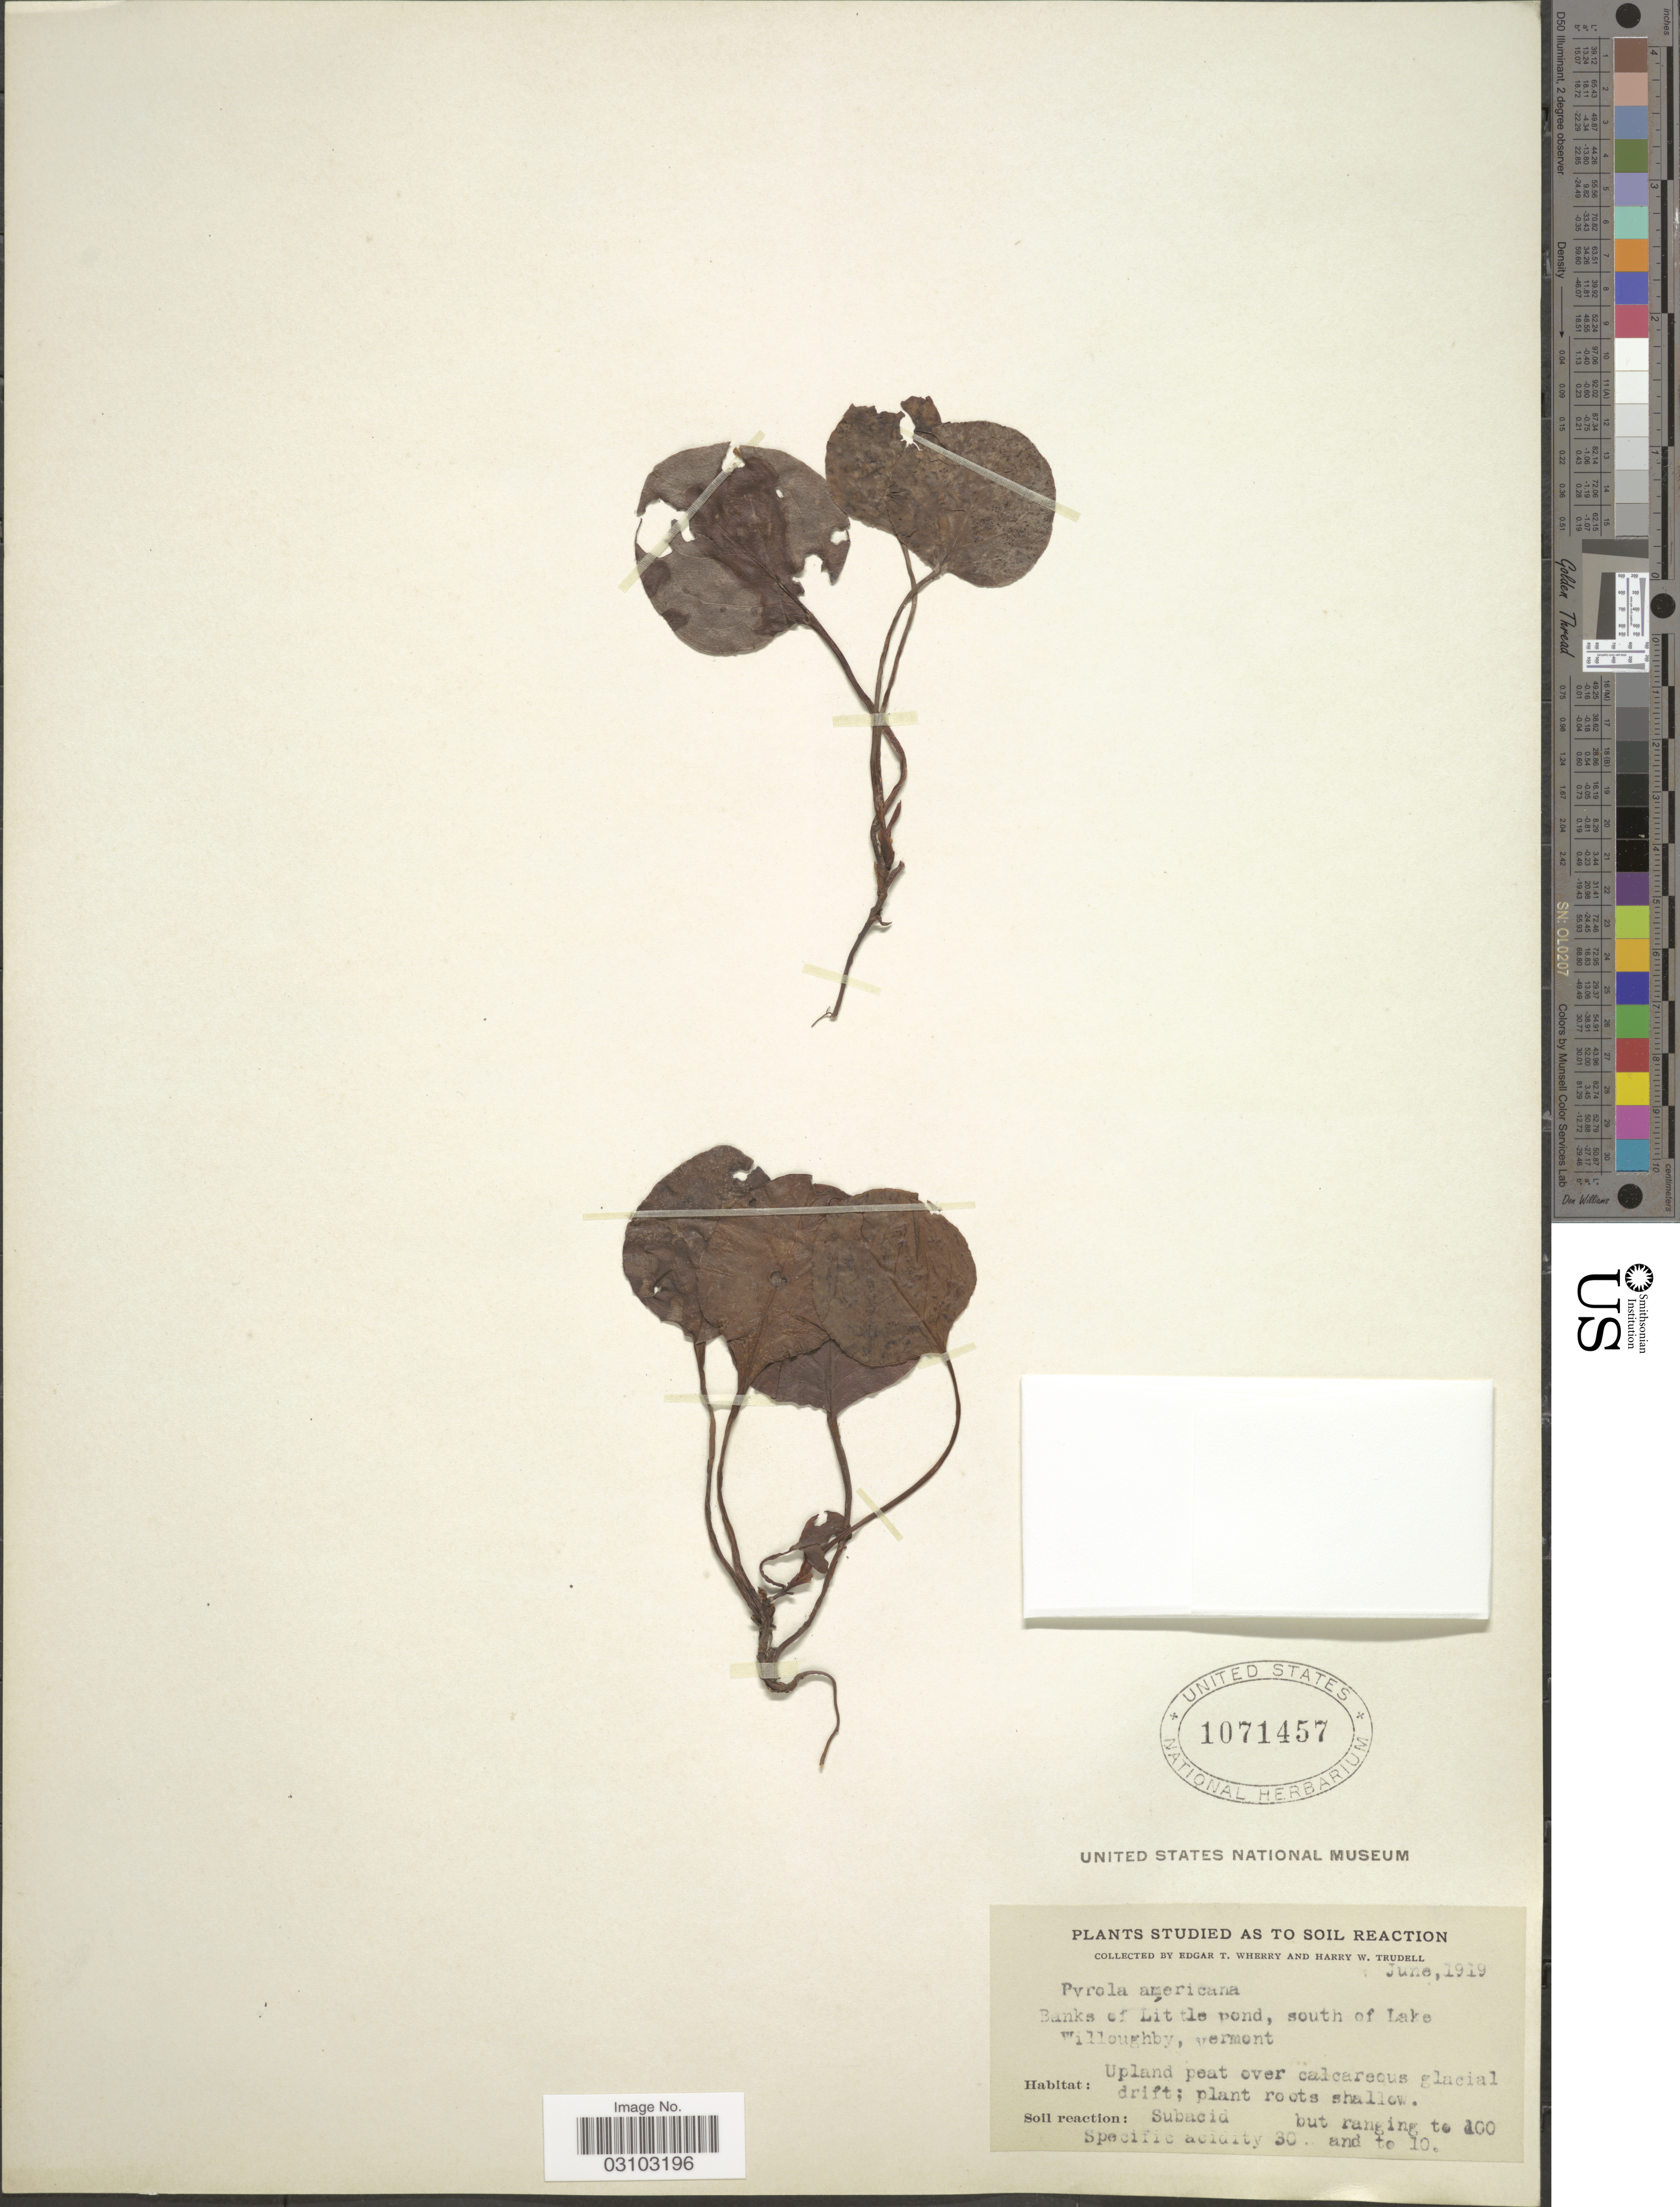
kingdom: Plantae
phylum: Tracheophyta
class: Magnoliopsida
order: Ericales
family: Ericaceae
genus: Pyrola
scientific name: Pyrola americana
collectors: E. T. Wherry & H. Trudell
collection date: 1919-06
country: United States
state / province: Vermont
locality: Banks of Little pomnd, south of Lake Willoughby.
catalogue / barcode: US 1071457